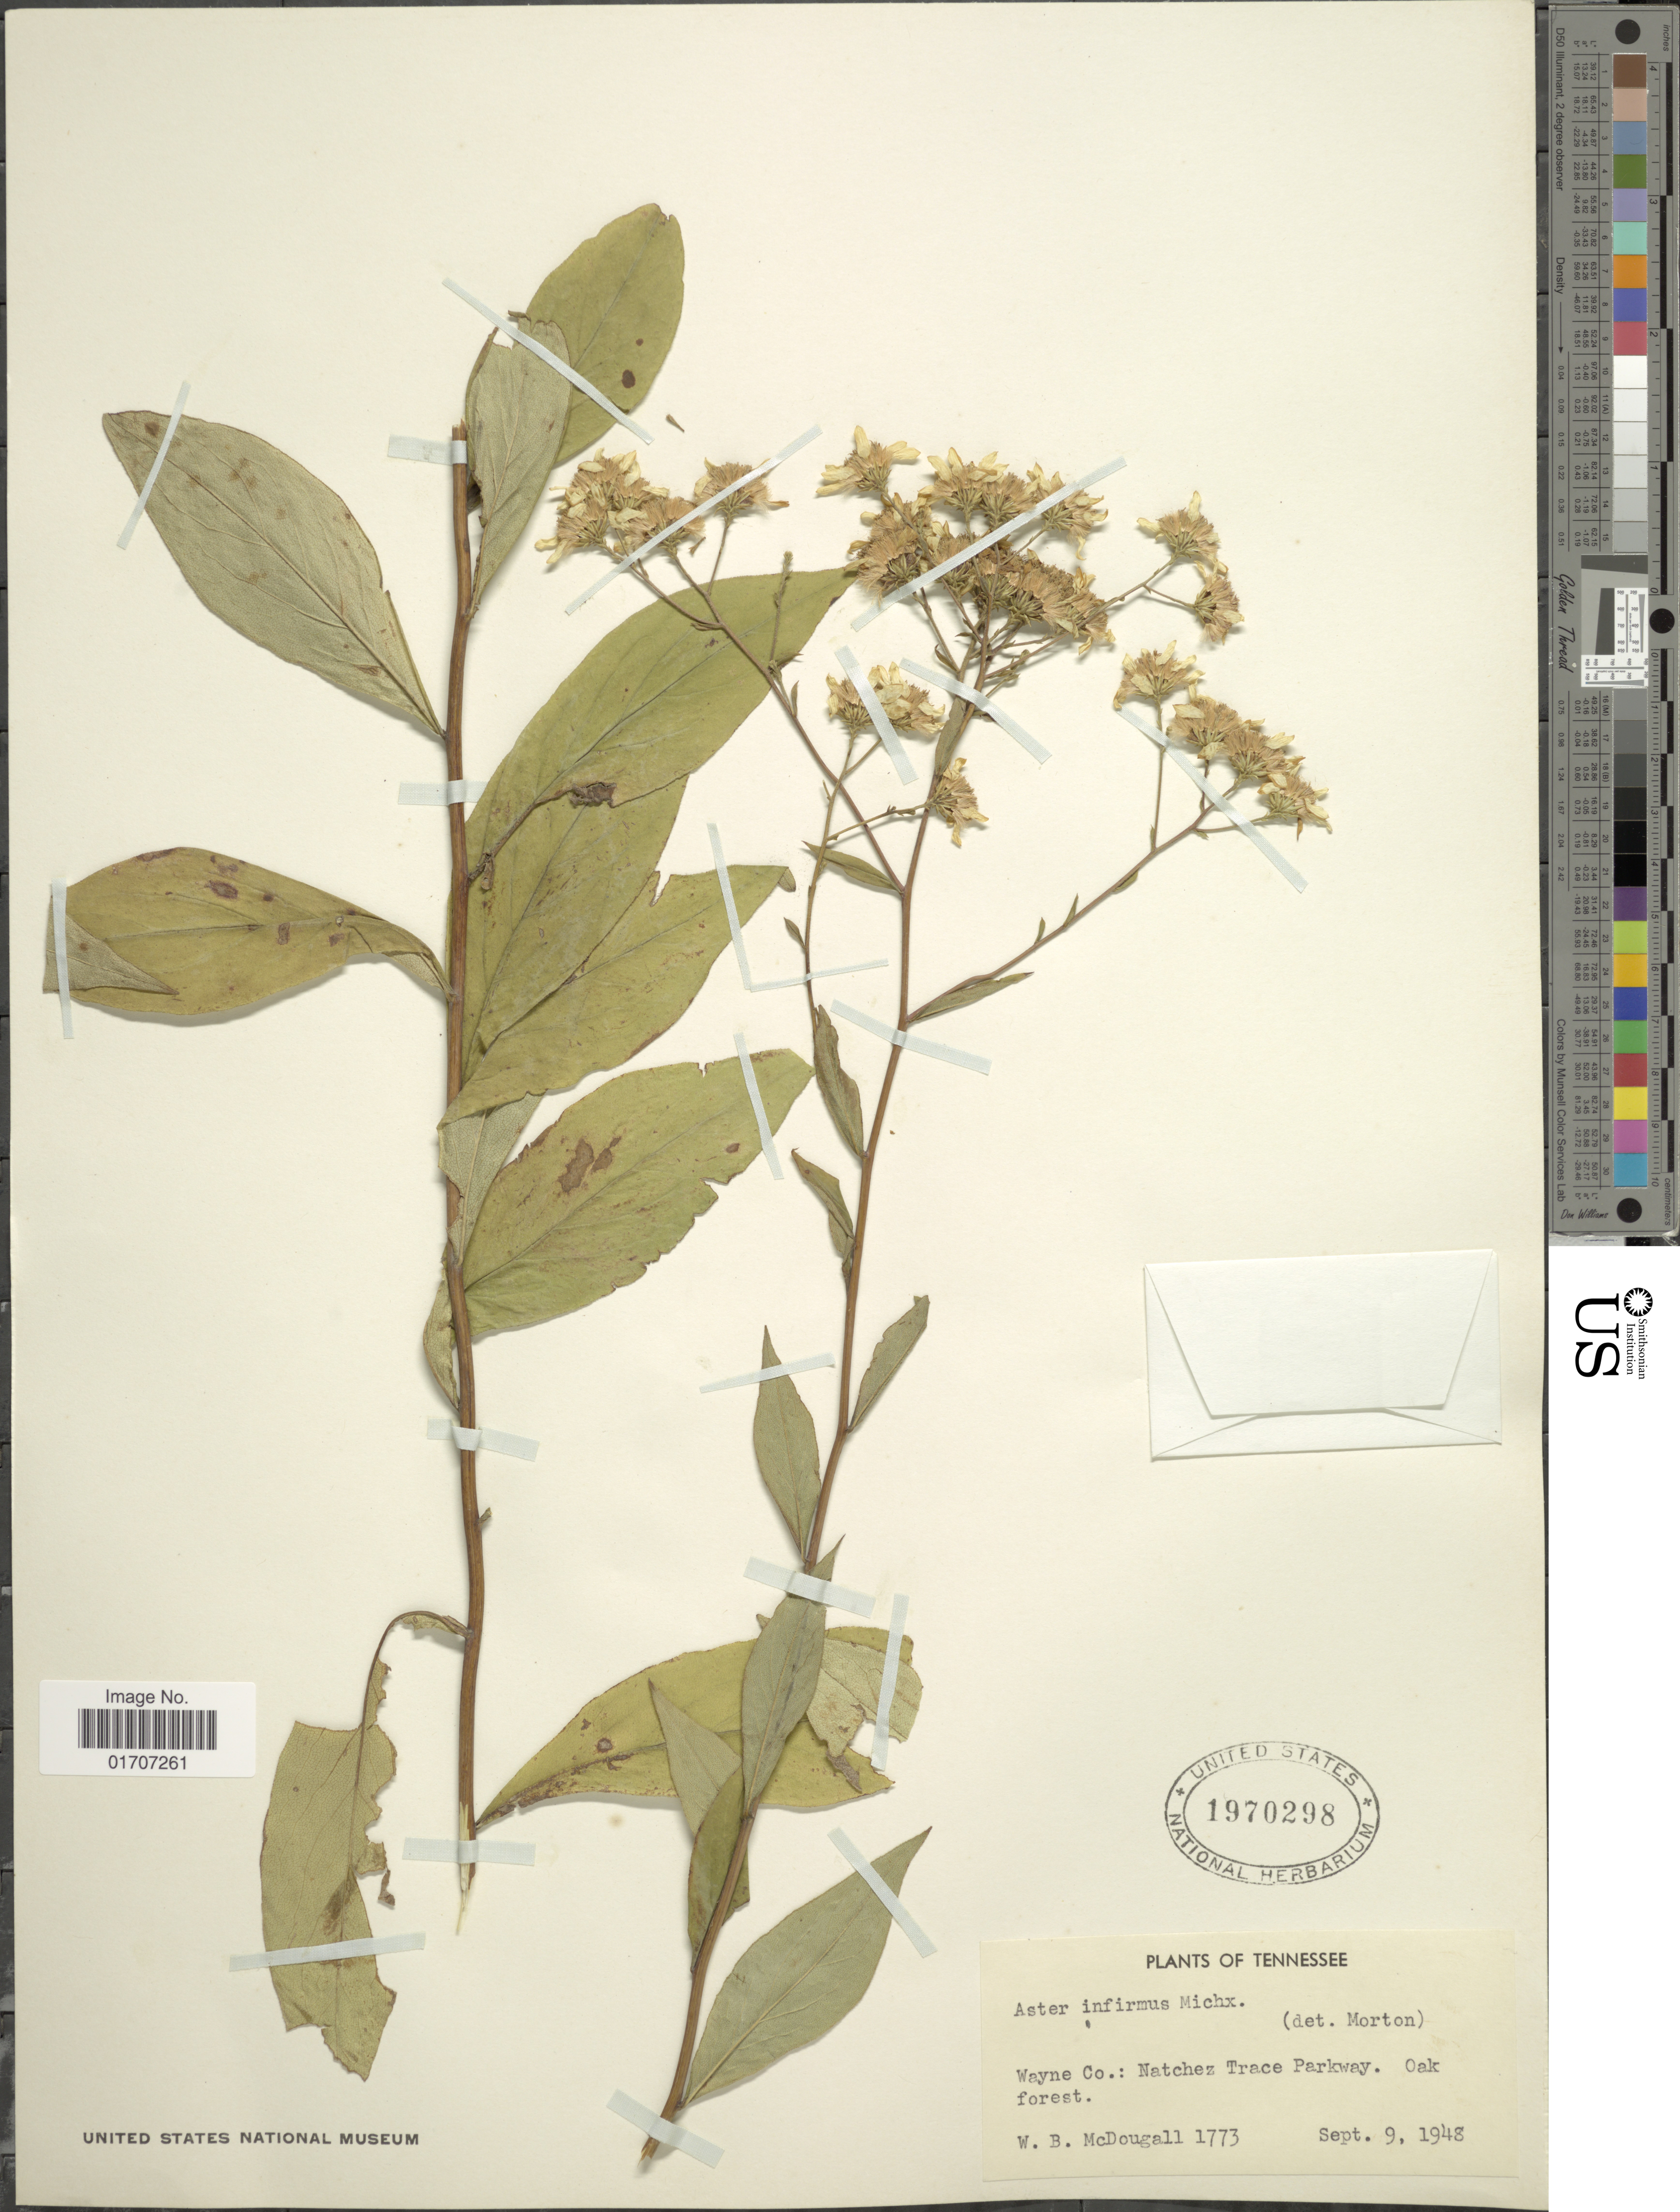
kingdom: Plantae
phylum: Tracheophyta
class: Magnoliopsida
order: Asterales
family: Asteraceae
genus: Doellingeria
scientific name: Doellingeria infirma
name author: (Michx.) Greene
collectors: W. B. McDougall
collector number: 1773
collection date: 1948-09-09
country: United States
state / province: Tennessee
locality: Wayne Co.: Natchez Trace Parkway, Oak forest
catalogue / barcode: US 1970298